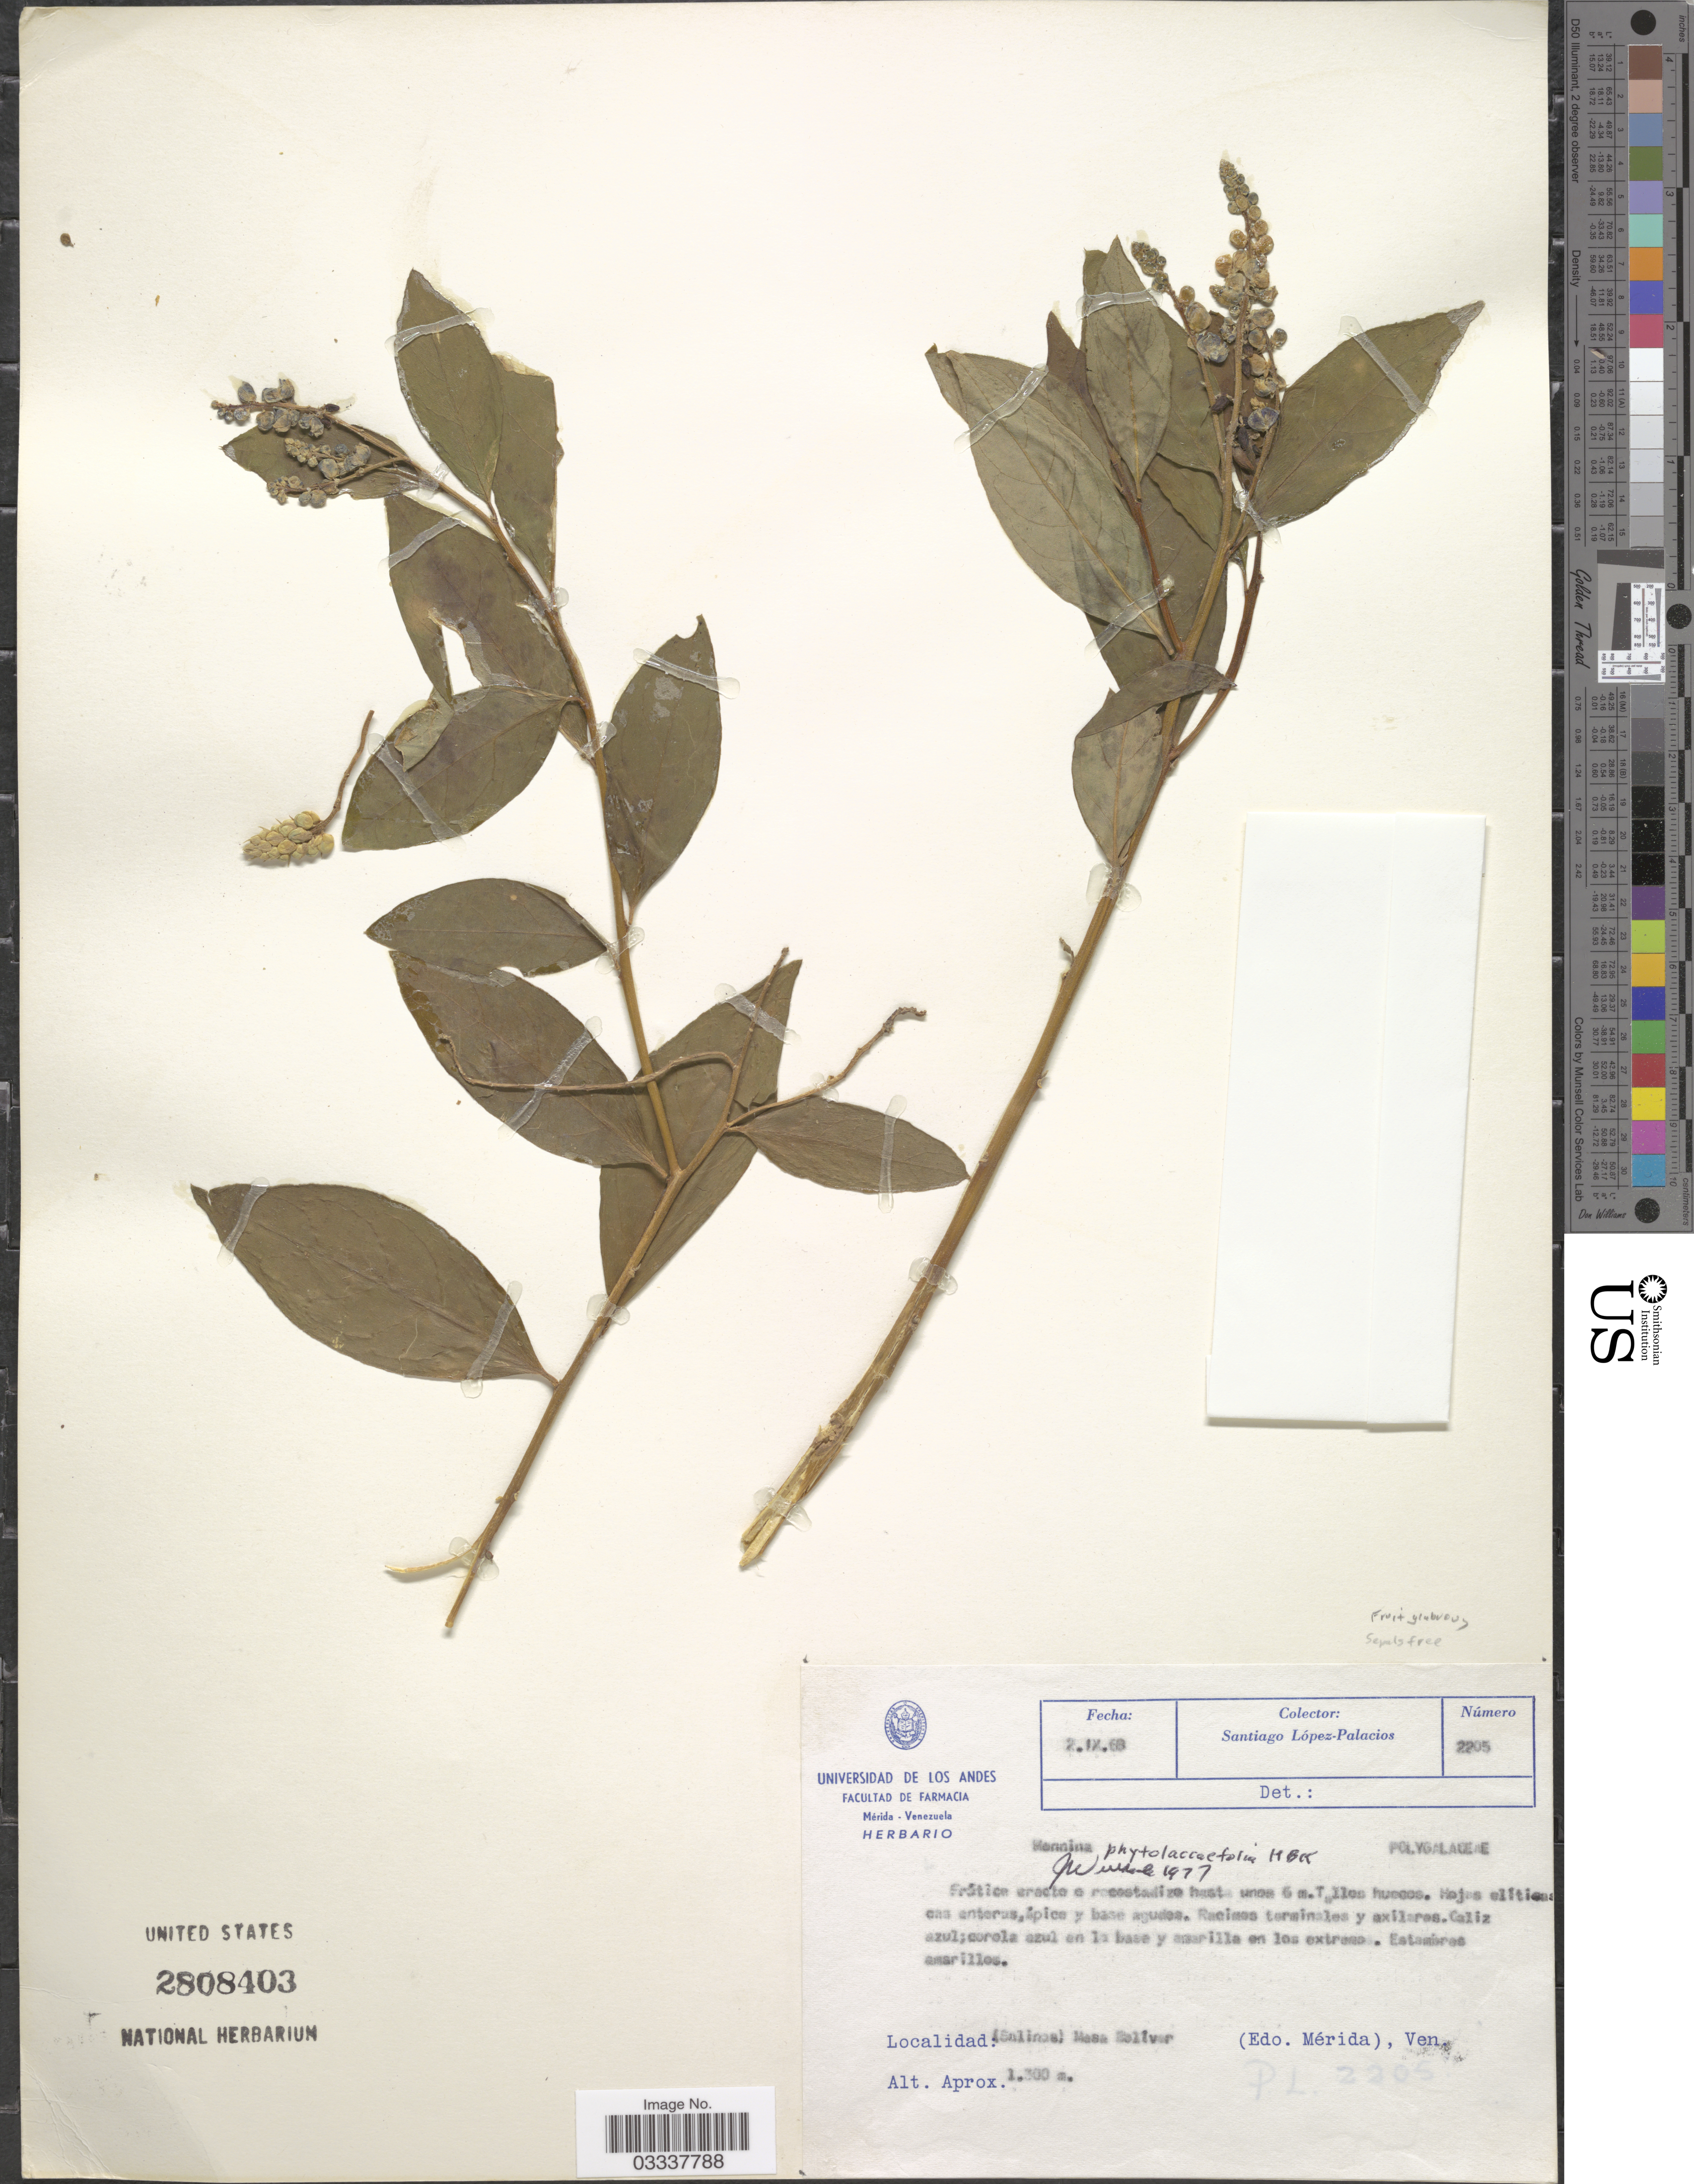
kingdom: Plantae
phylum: Tracheophyta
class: Magnoliopsida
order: Fabales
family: Polygalaceae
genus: Monnina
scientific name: Monnina phytolaccifolia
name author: Kunth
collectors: S. López-Palacios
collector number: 2205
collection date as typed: Transcribed d/m/y: 2/9/68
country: Venezuela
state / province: Mérida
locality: (Salinas) Mesa Bolivar.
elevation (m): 1300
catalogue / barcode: US 2808403